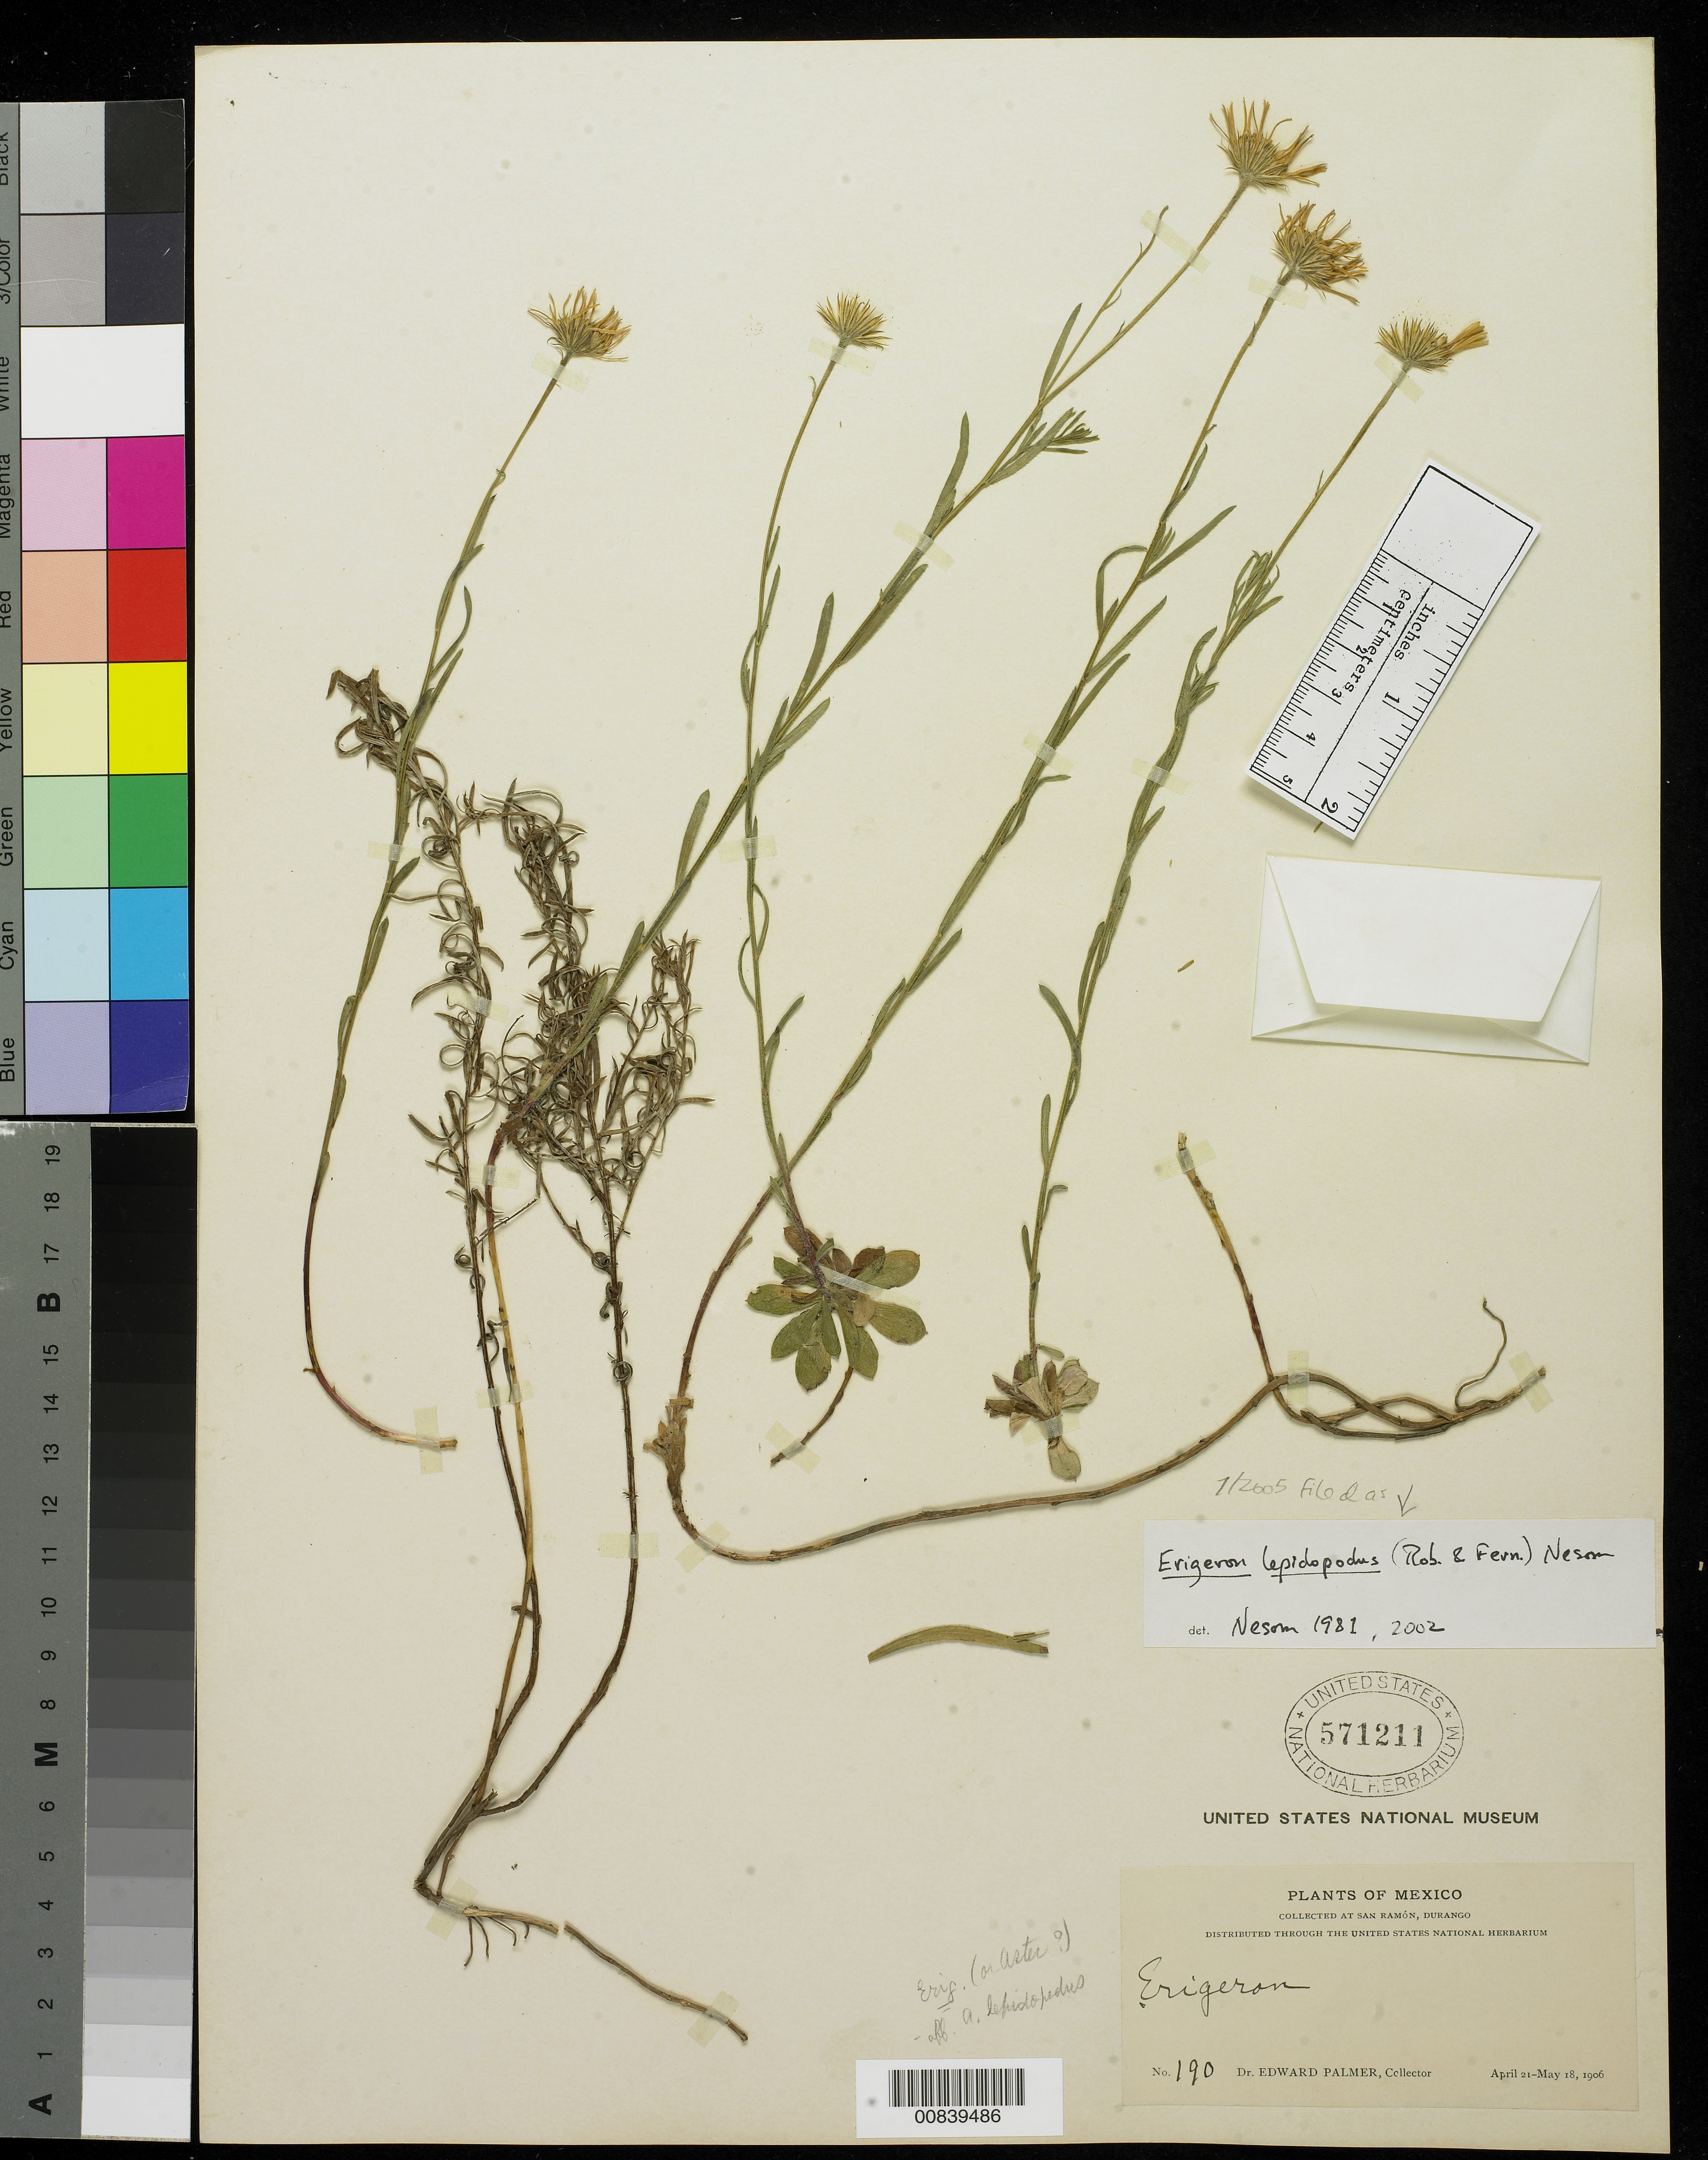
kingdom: Plantae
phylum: Tracheophyta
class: Magnoliopsida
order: Asterales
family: Asteraceae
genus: Erigeron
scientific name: Erigeron lepidopodus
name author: (B.L. Rob. & Fernald) G.L. Nesom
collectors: E. Palmer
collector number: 190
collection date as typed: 21 Apr 1906 to 18 May 1906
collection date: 1906-04-21/1906-05-18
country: Mexico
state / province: Durango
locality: San Ramón, Durango.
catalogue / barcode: US 571211